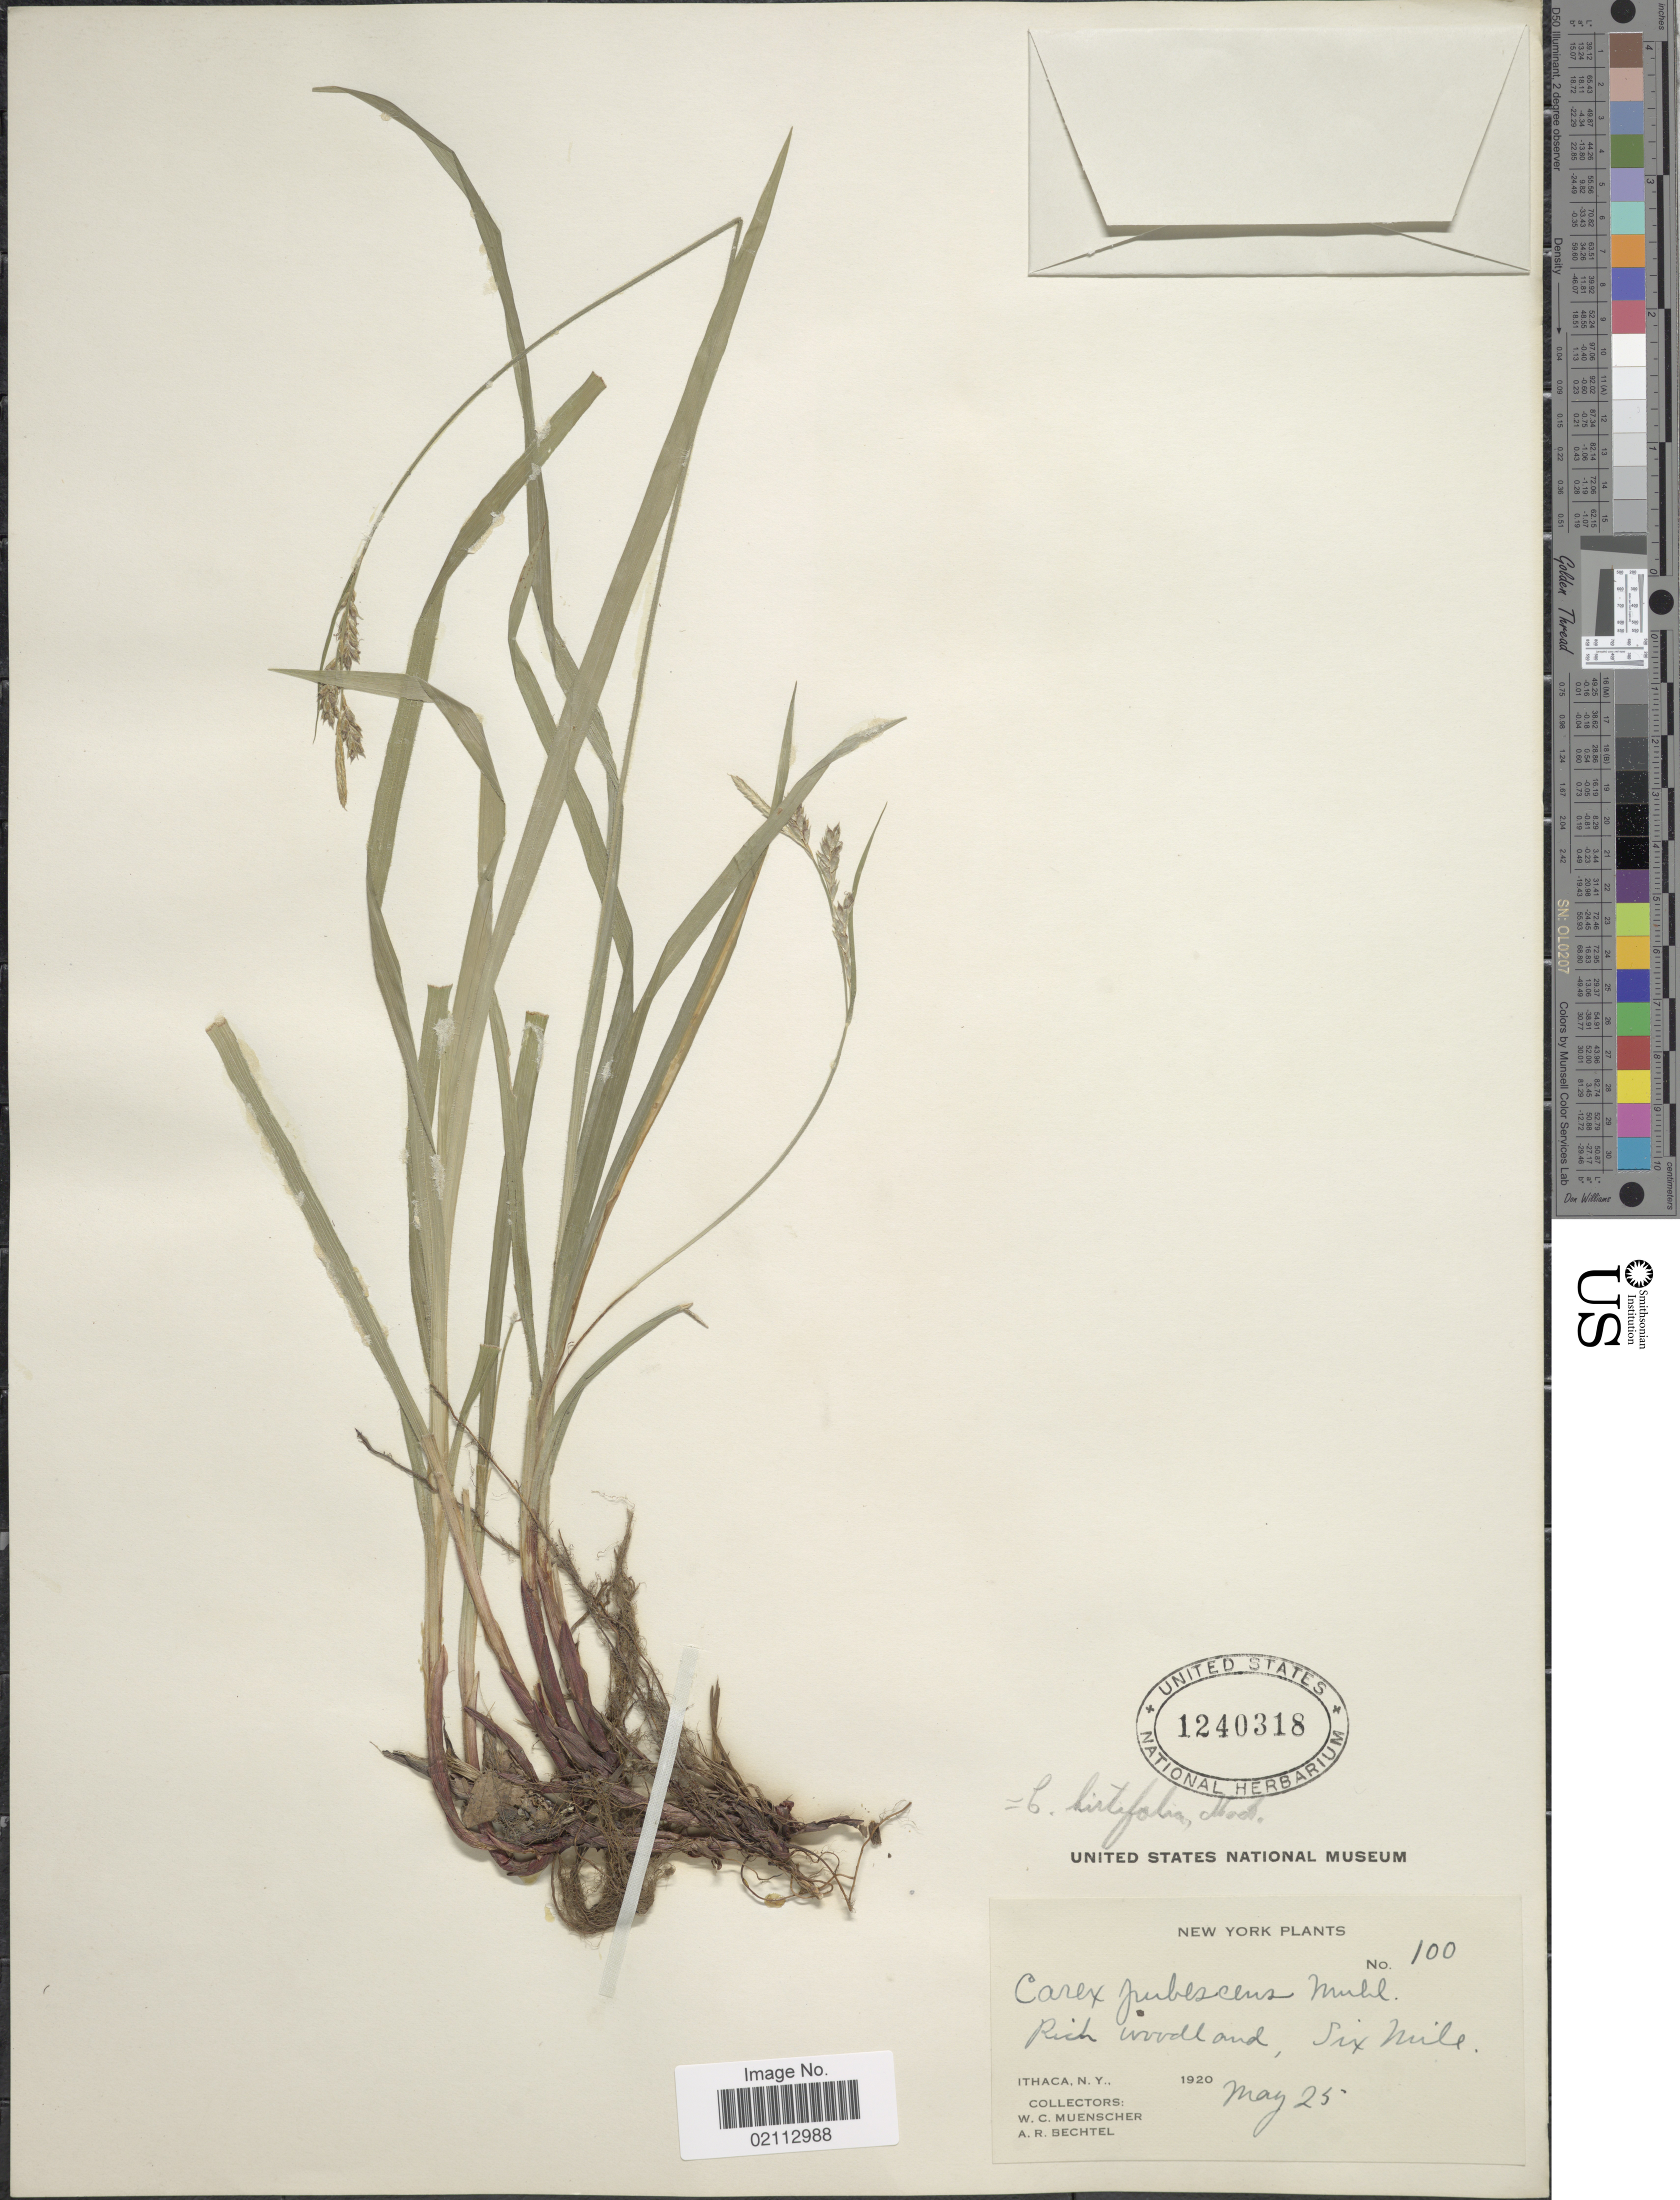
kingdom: Plantae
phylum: Tracheophyta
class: Liliopsida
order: Poales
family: Cyperaceae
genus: Carex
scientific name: Carex hirtifolia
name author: Mack.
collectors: W. Muenscher & A. Bechtel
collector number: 100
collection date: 1920-05-25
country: United States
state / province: New York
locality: Rich woodland, Six Mile. Ithaca, N.Y.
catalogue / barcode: US 1240318